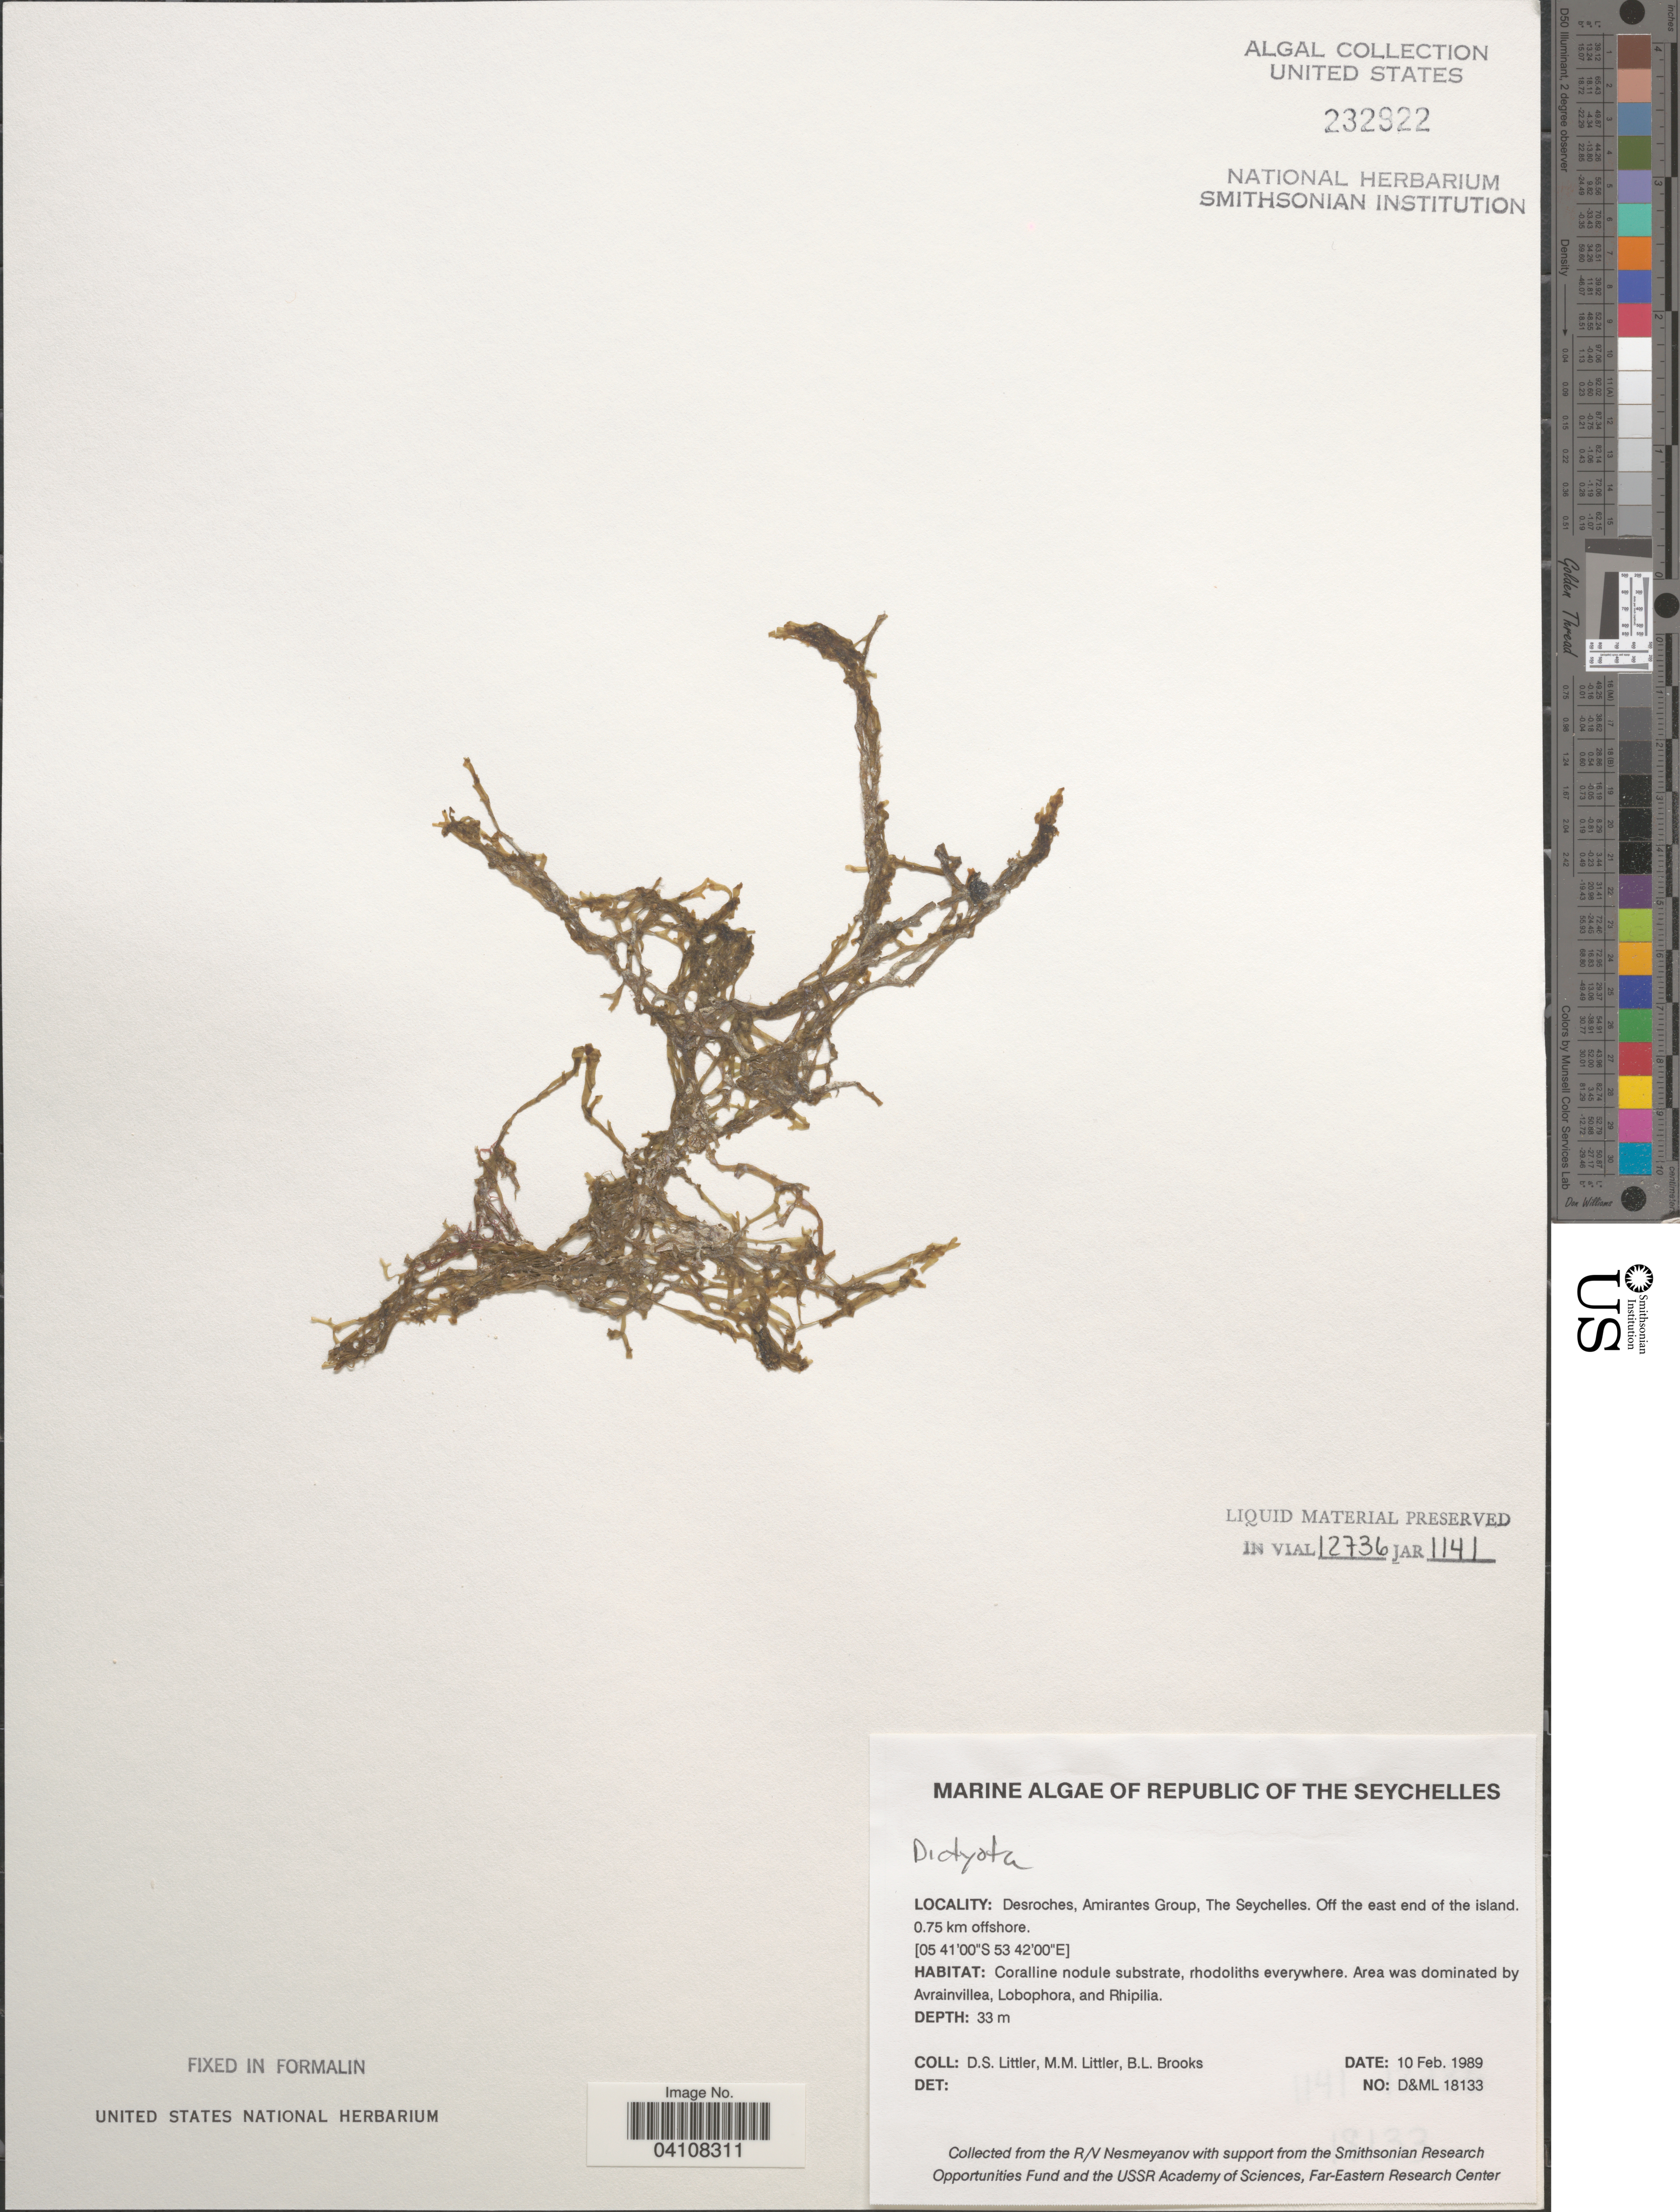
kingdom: Chromista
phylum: Ochrophyta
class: Phaeophyceae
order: Dictyotales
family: Dictyotaceae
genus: Dictyota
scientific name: Dictyota sp.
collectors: D. S. Littler & B. Brooks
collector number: D&ML18133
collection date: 1989-02-10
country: Seychelles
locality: Republic of The Seychelles. Desroches, Amirantes Group. Off the east end of the island. 0.75 km offshore.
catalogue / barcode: US 232922